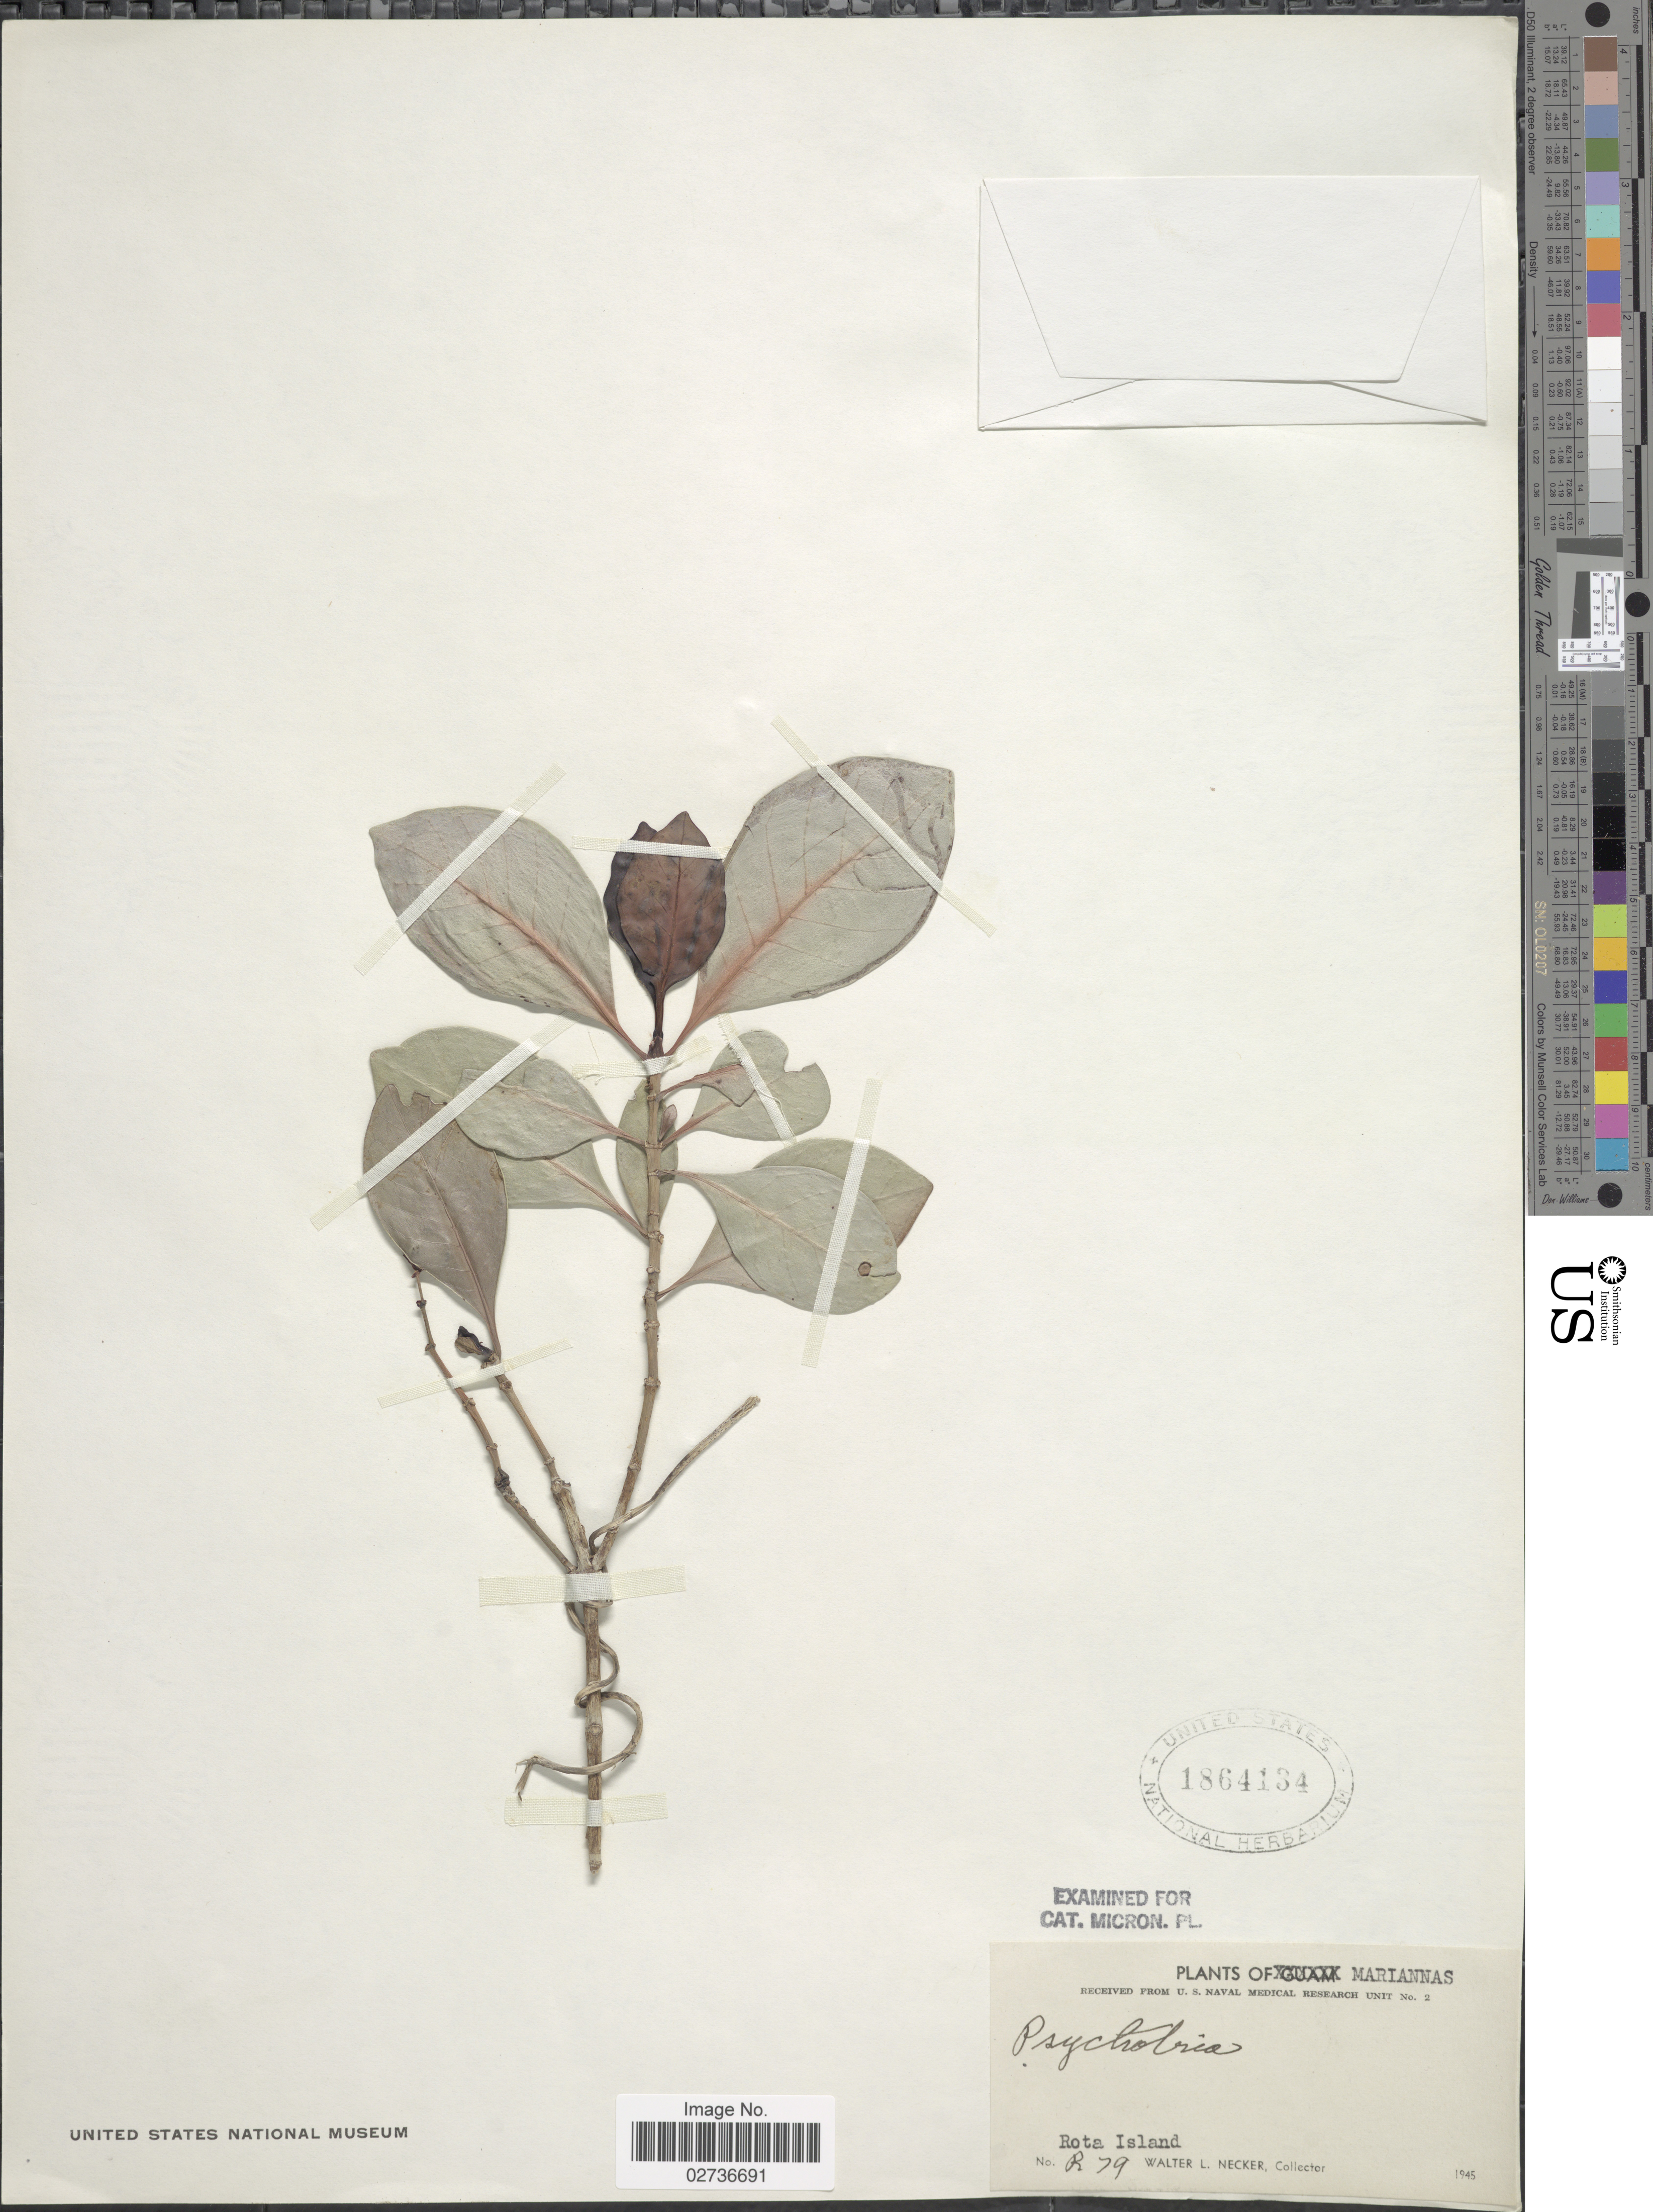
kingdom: Plantae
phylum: Tracheophyta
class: Magnoliopsida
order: Gentianales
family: Rubiaceae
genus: Psychotria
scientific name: Psychotria mariana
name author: Bartl. ex DC.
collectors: W. L. Necker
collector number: R 79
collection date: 1945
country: Northern Mariana Islands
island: Rota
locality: Rota Island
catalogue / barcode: US 1864134